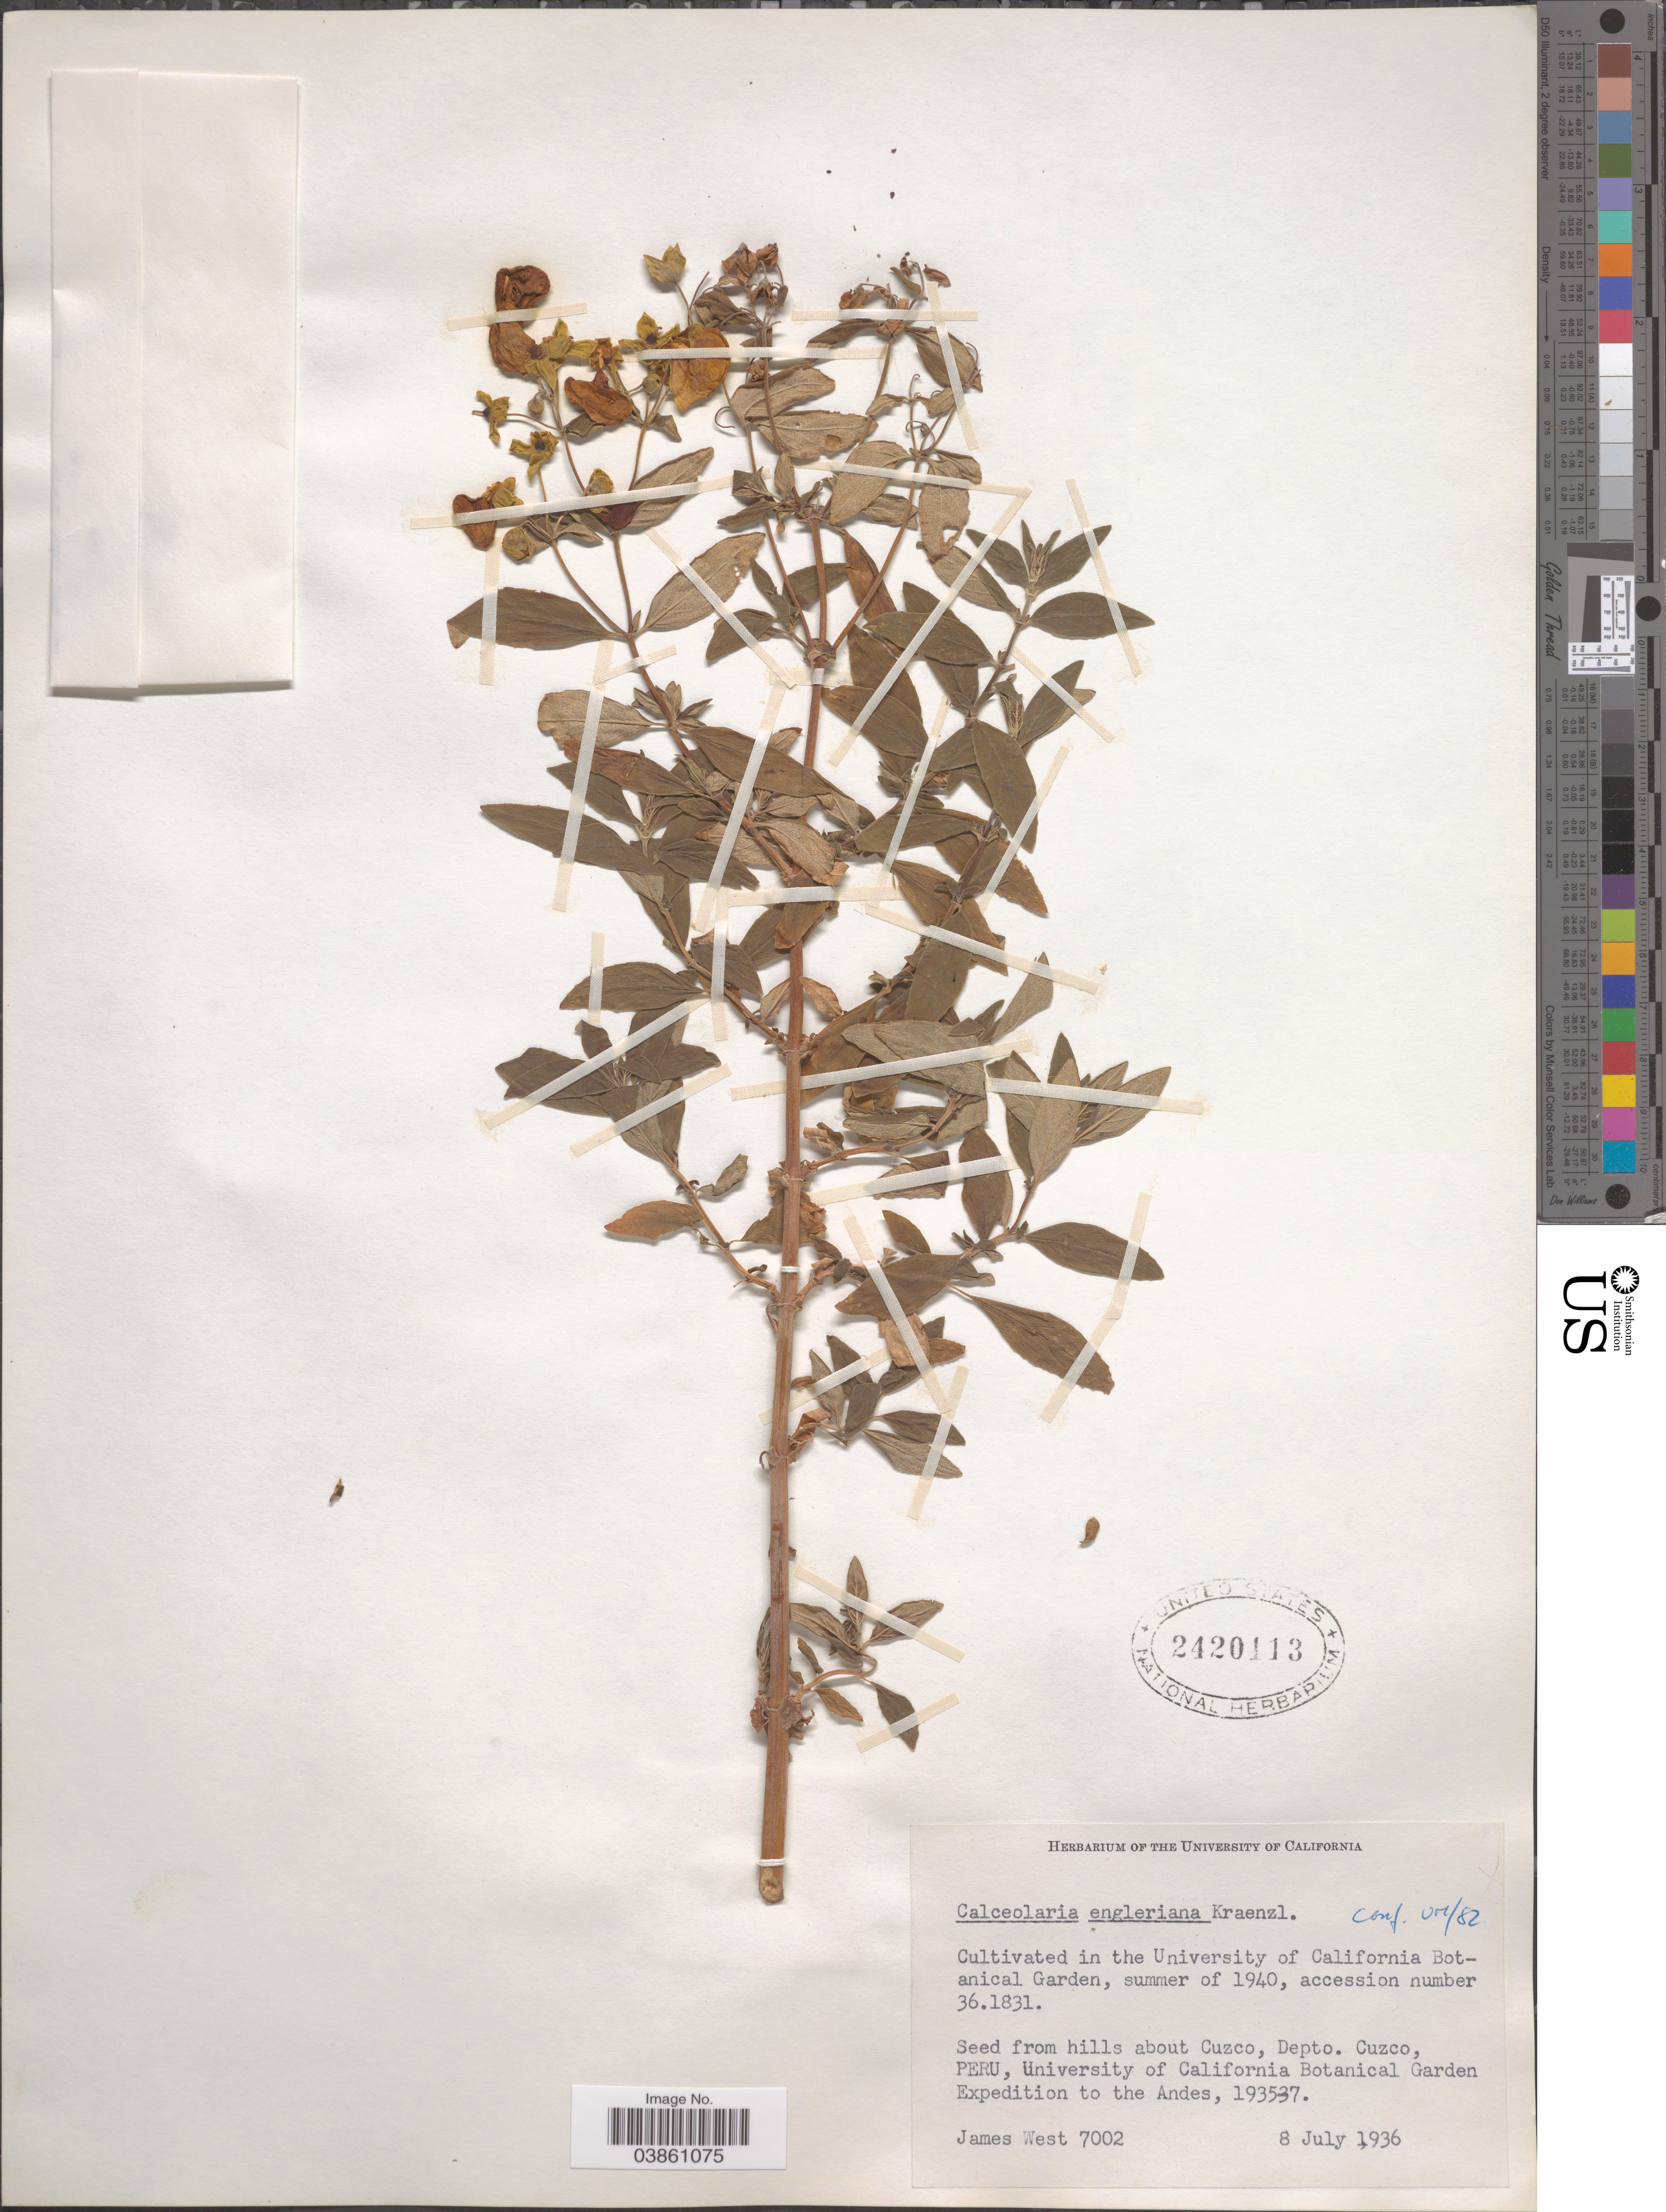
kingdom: Plantae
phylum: Tracheophyta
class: Magnoliopsida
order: Lamiales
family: Calceolariaceae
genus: Calceolaria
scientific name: Calceolaria engleriana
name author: Kraenzl.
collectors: J. West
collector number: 7002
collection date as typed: summer of 1940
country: United States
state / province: California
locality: Cultivated in the University of California Botanical Garden.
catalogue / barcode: US 2420113